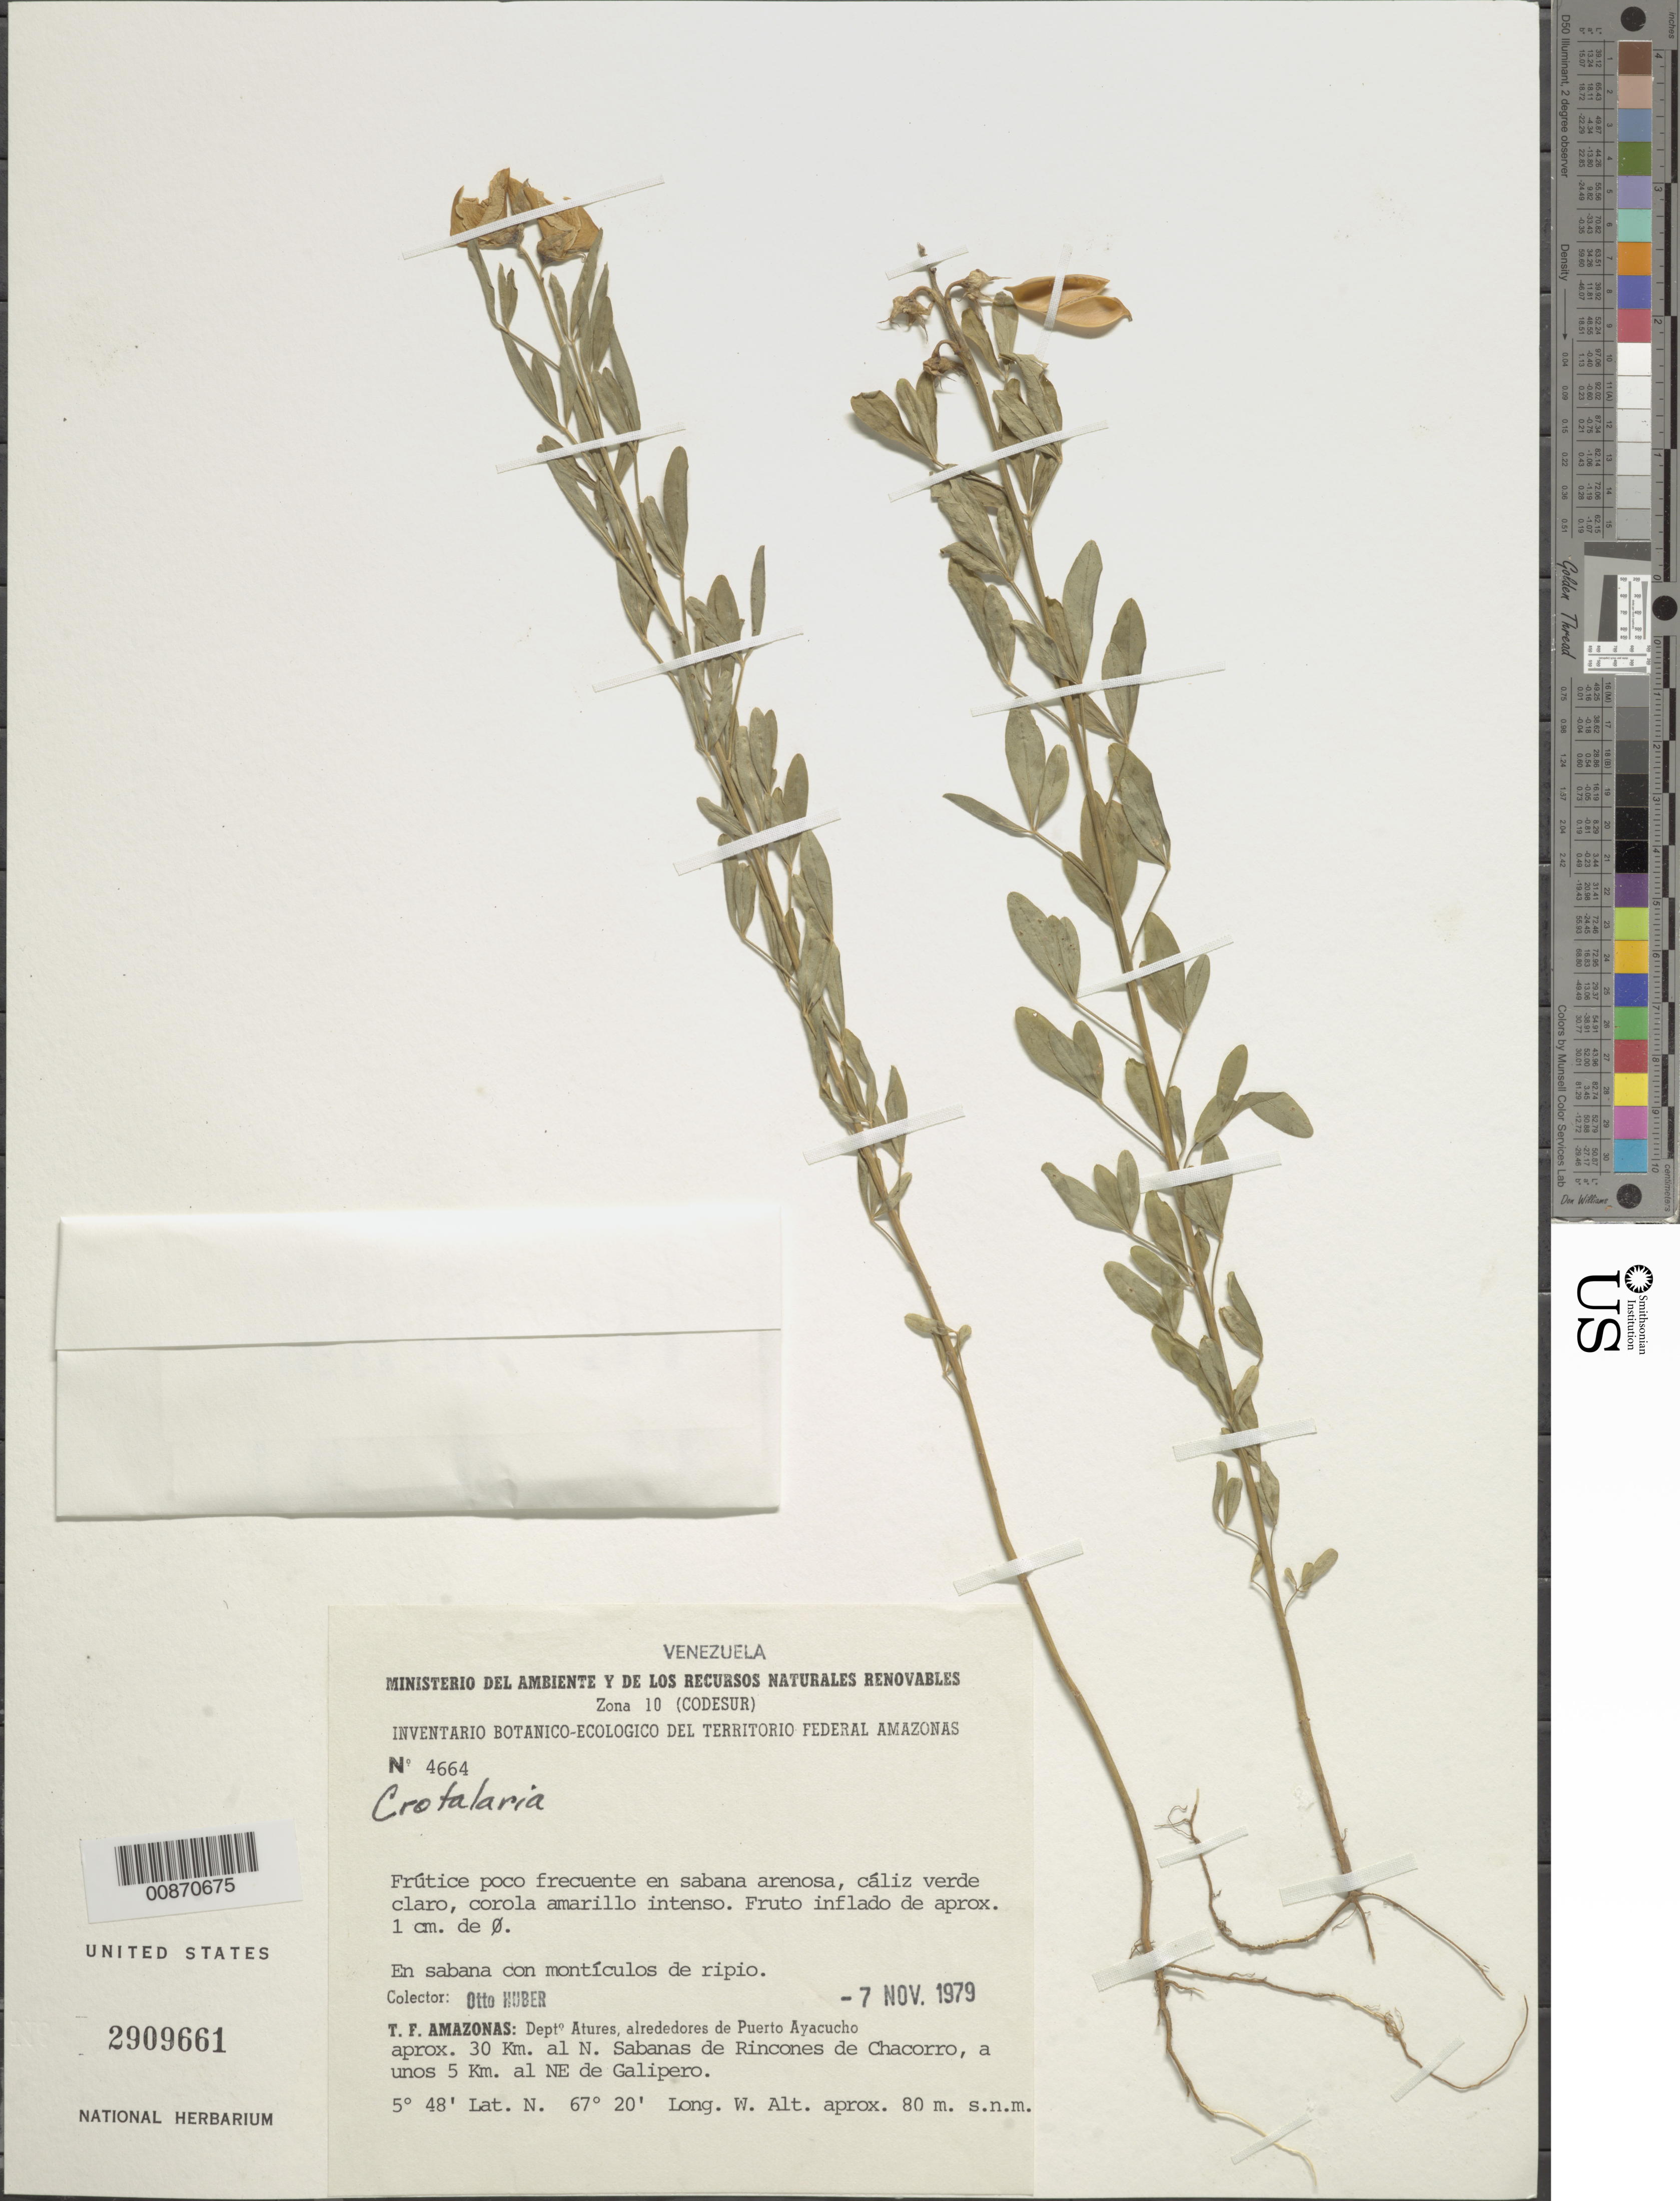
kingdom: Plantae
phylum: Tracheophyta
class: Magnoliopsida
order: Fabales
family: Fabaceae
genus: Crotalaria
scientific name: Crotalaria sp.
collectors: O. Huber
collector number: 4664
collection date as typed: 7-Nov-79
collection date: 1979-11-07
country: Venezuela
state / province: Amazonas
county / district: Atures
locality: Puerto Ayacucho, aprox. 30 km N; Sabanas de Rincones de Chacorro, a unos 5 km al NE de Galipero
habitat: Sabana con montículos de ripio; en sabana arenosa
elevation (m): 80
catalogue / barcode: US 2909661